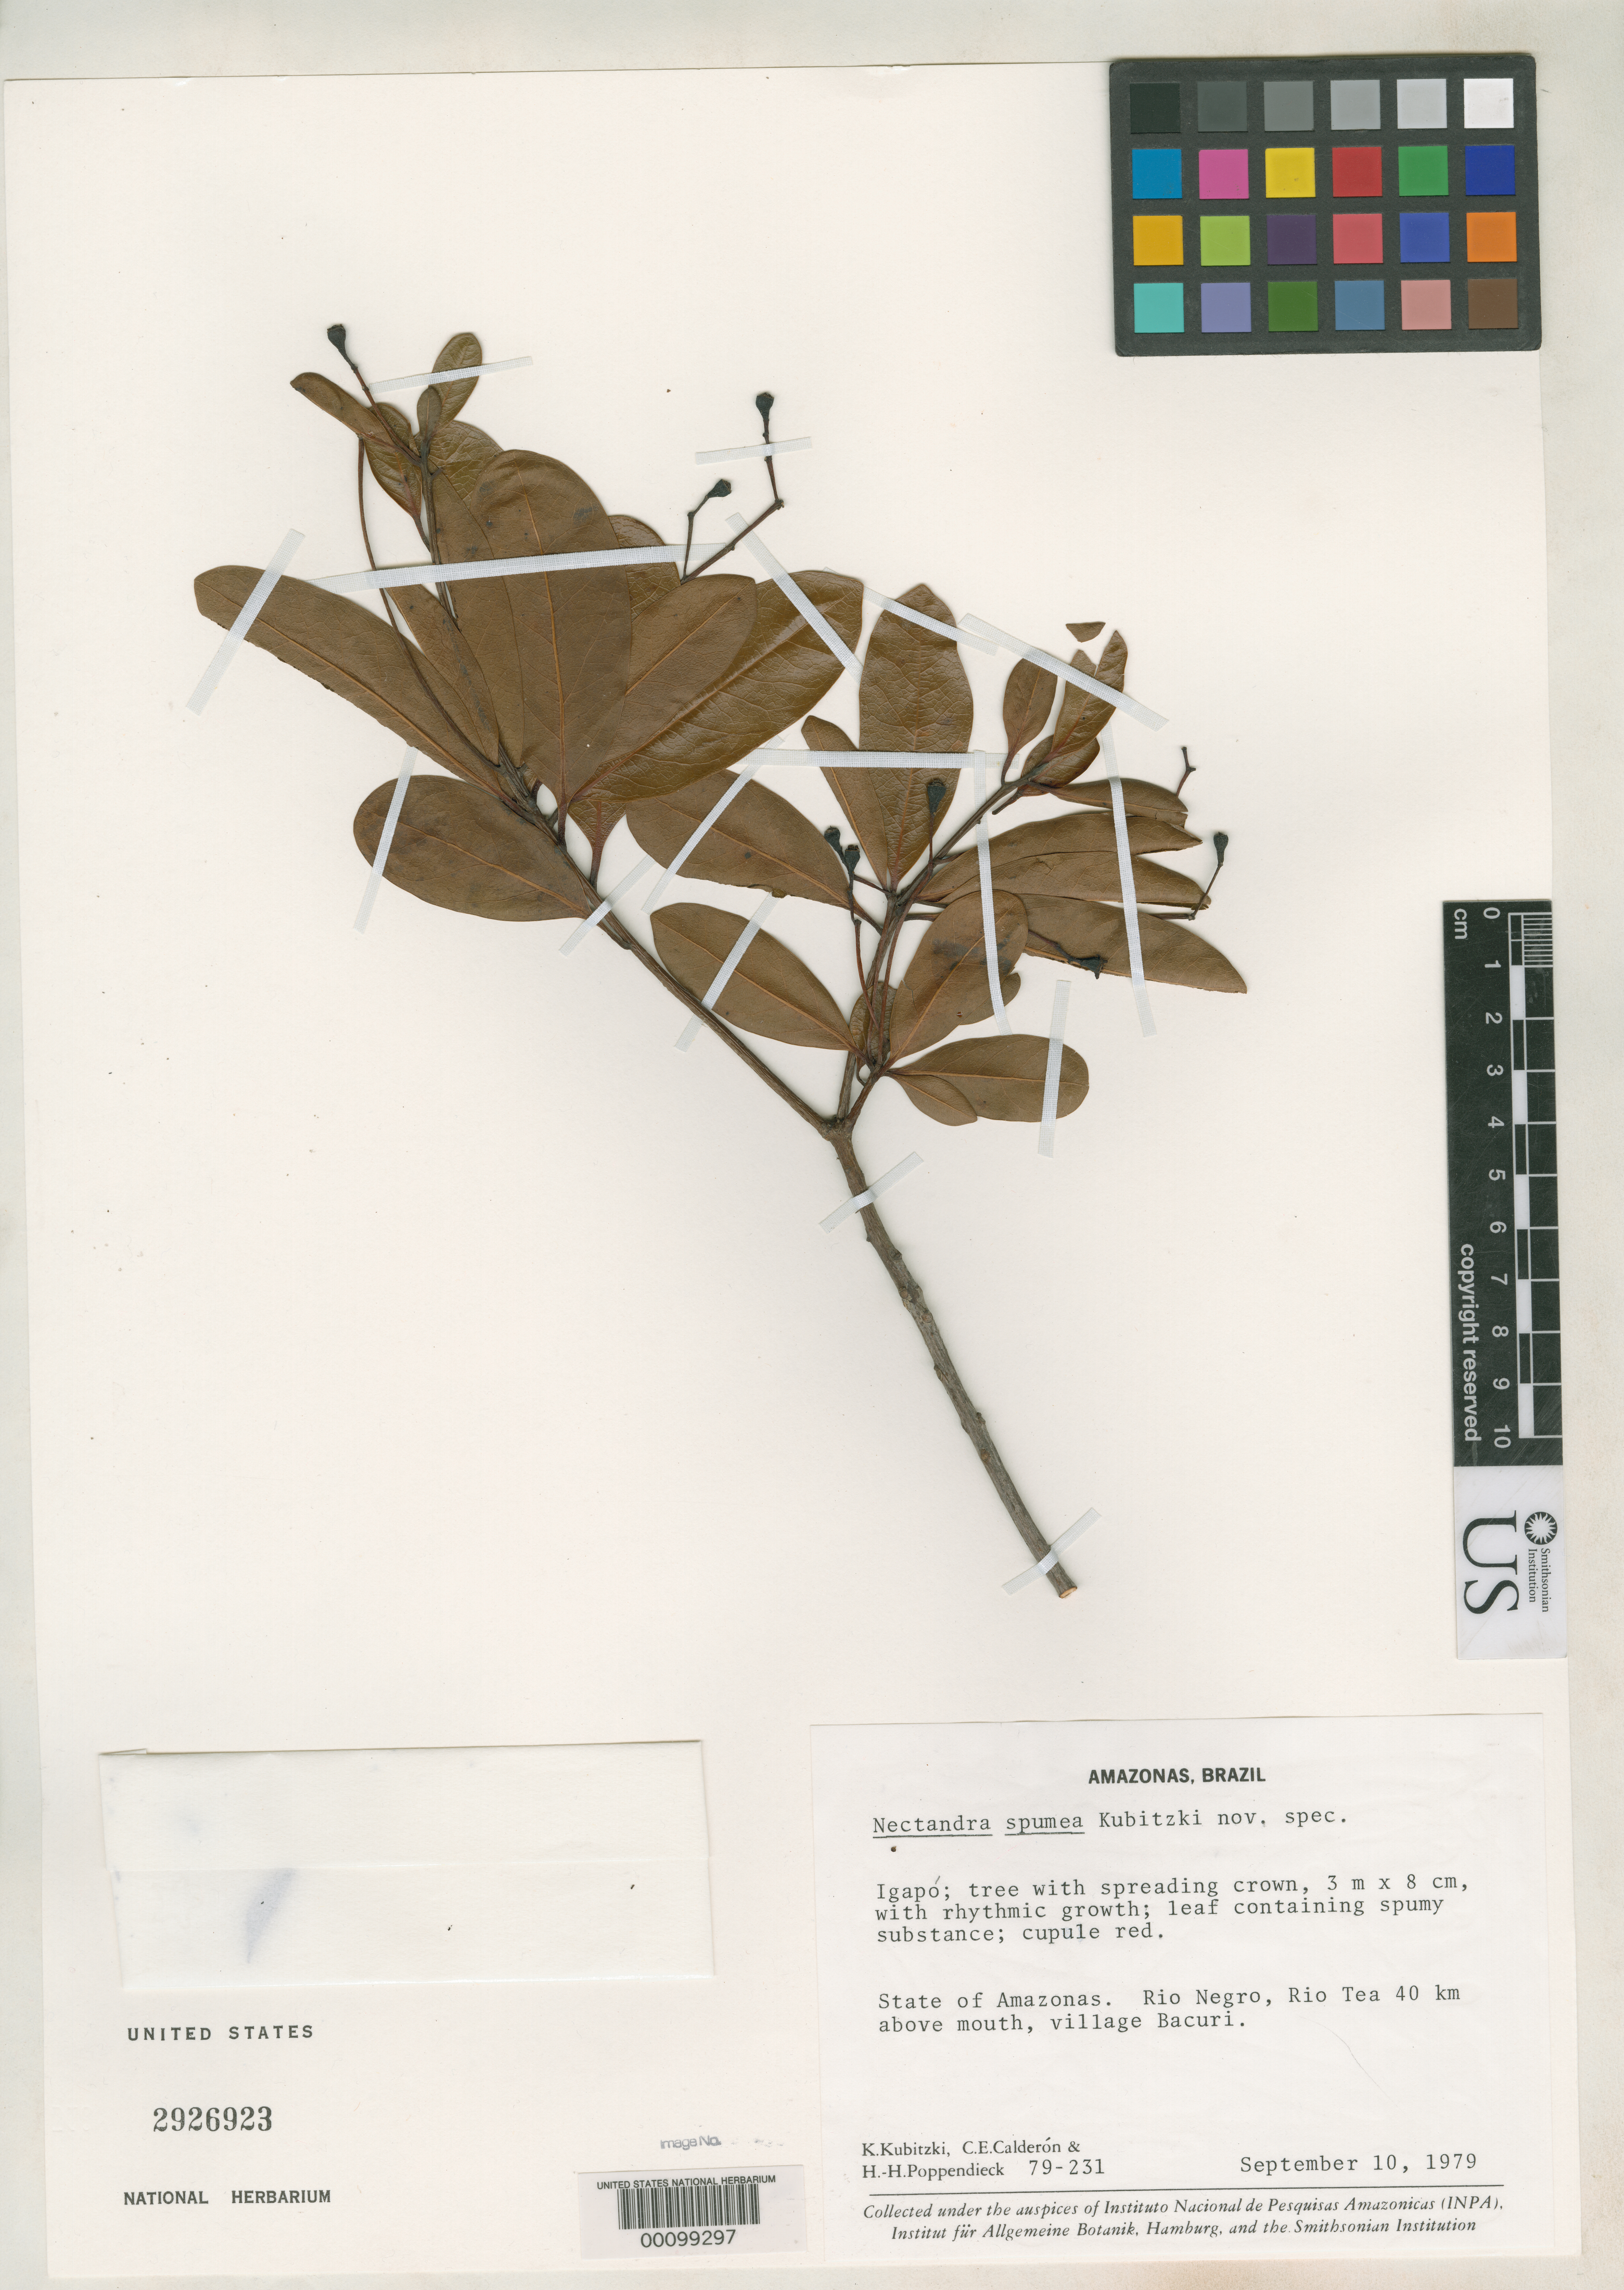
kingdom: Plantae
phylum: Tracheophyta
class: Magnoliopsida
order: Laurales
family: Lauraceae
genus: Nectandra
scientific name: Nectandra spumea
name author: Kubitzki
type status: Isotype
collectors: K. Kubitzki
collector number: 79-231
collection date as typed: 10 Sep 1979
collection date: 1979-09-10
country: Brazil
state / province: Amazonas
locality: Rio Negro, Rio Tea, Village Bacuri.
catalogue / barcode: US 2926923